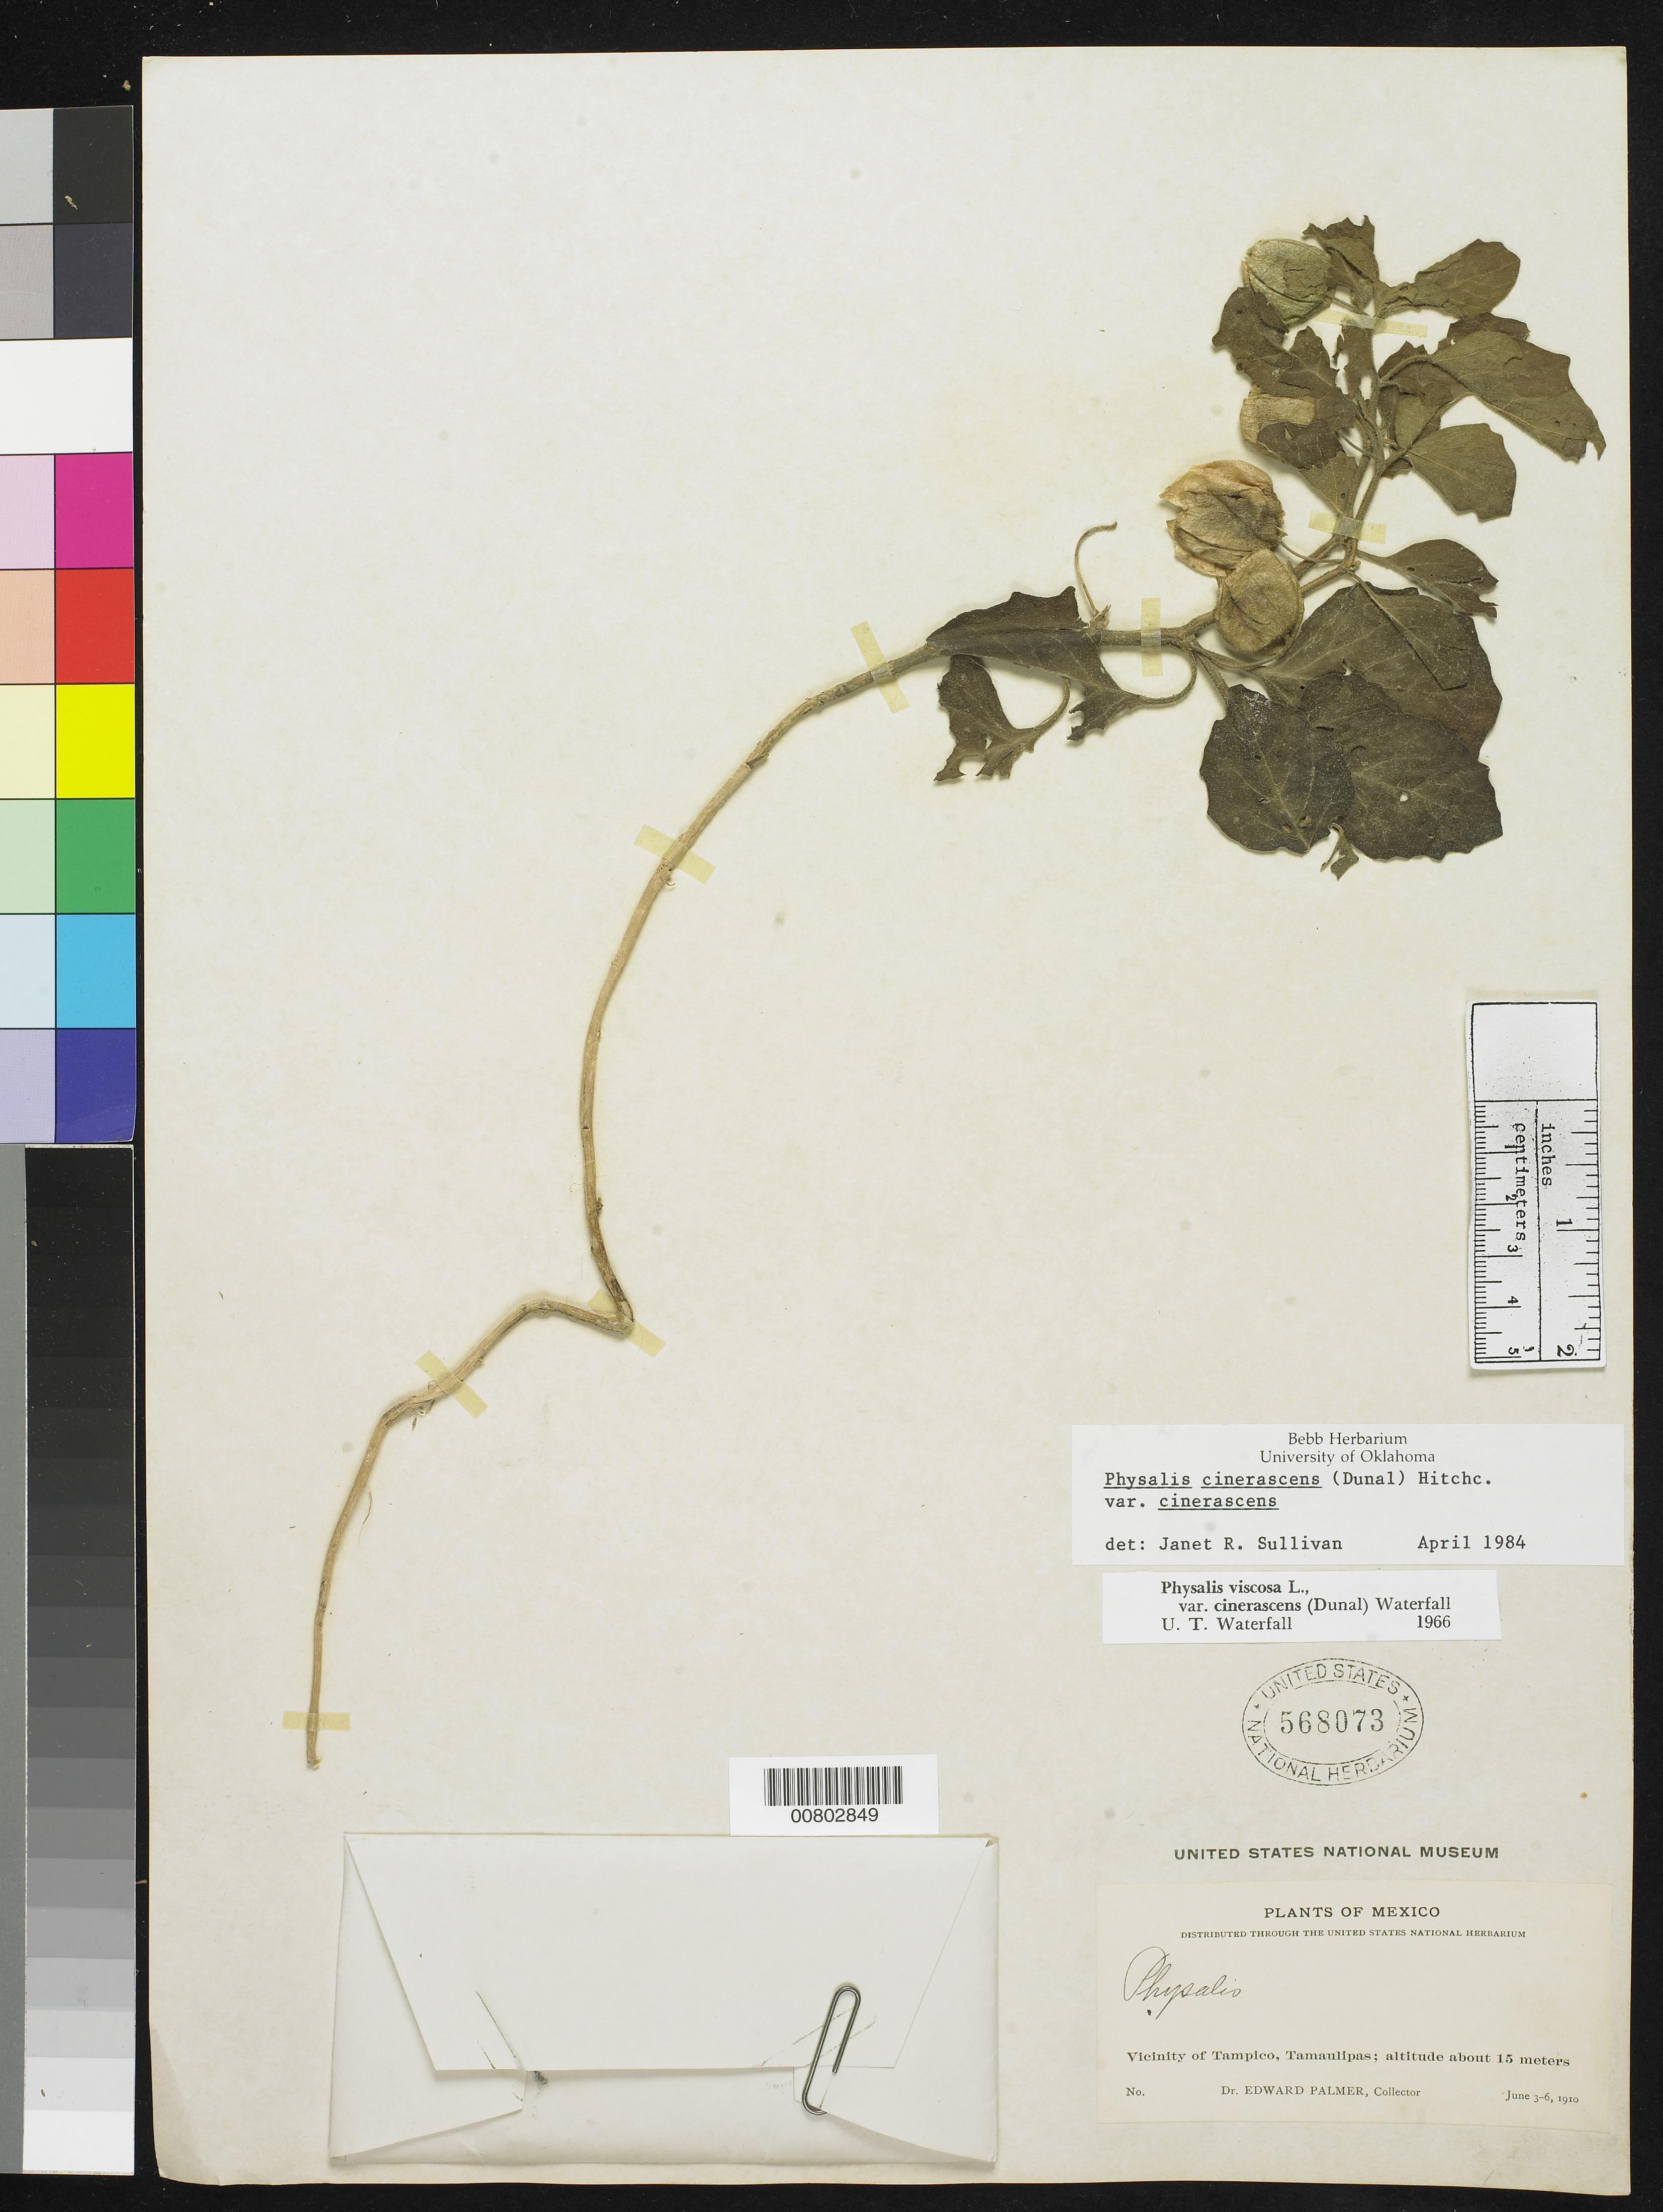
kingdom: Plantae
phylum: Tracheophyta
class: Magnoliopsida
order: Solanales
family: Solanaceae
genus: Physalis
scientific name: Physalis cinerascens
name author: (Dunal) Hitchc.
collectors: E. Palmer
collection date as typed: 03 Jun 1910 to 06 Jun 1910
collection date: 1910-06-03/1910-06-06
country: Mexico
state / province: Tamaulipas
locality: Vicinity of Tampico, Tamaulipas.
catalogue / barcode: US 568073